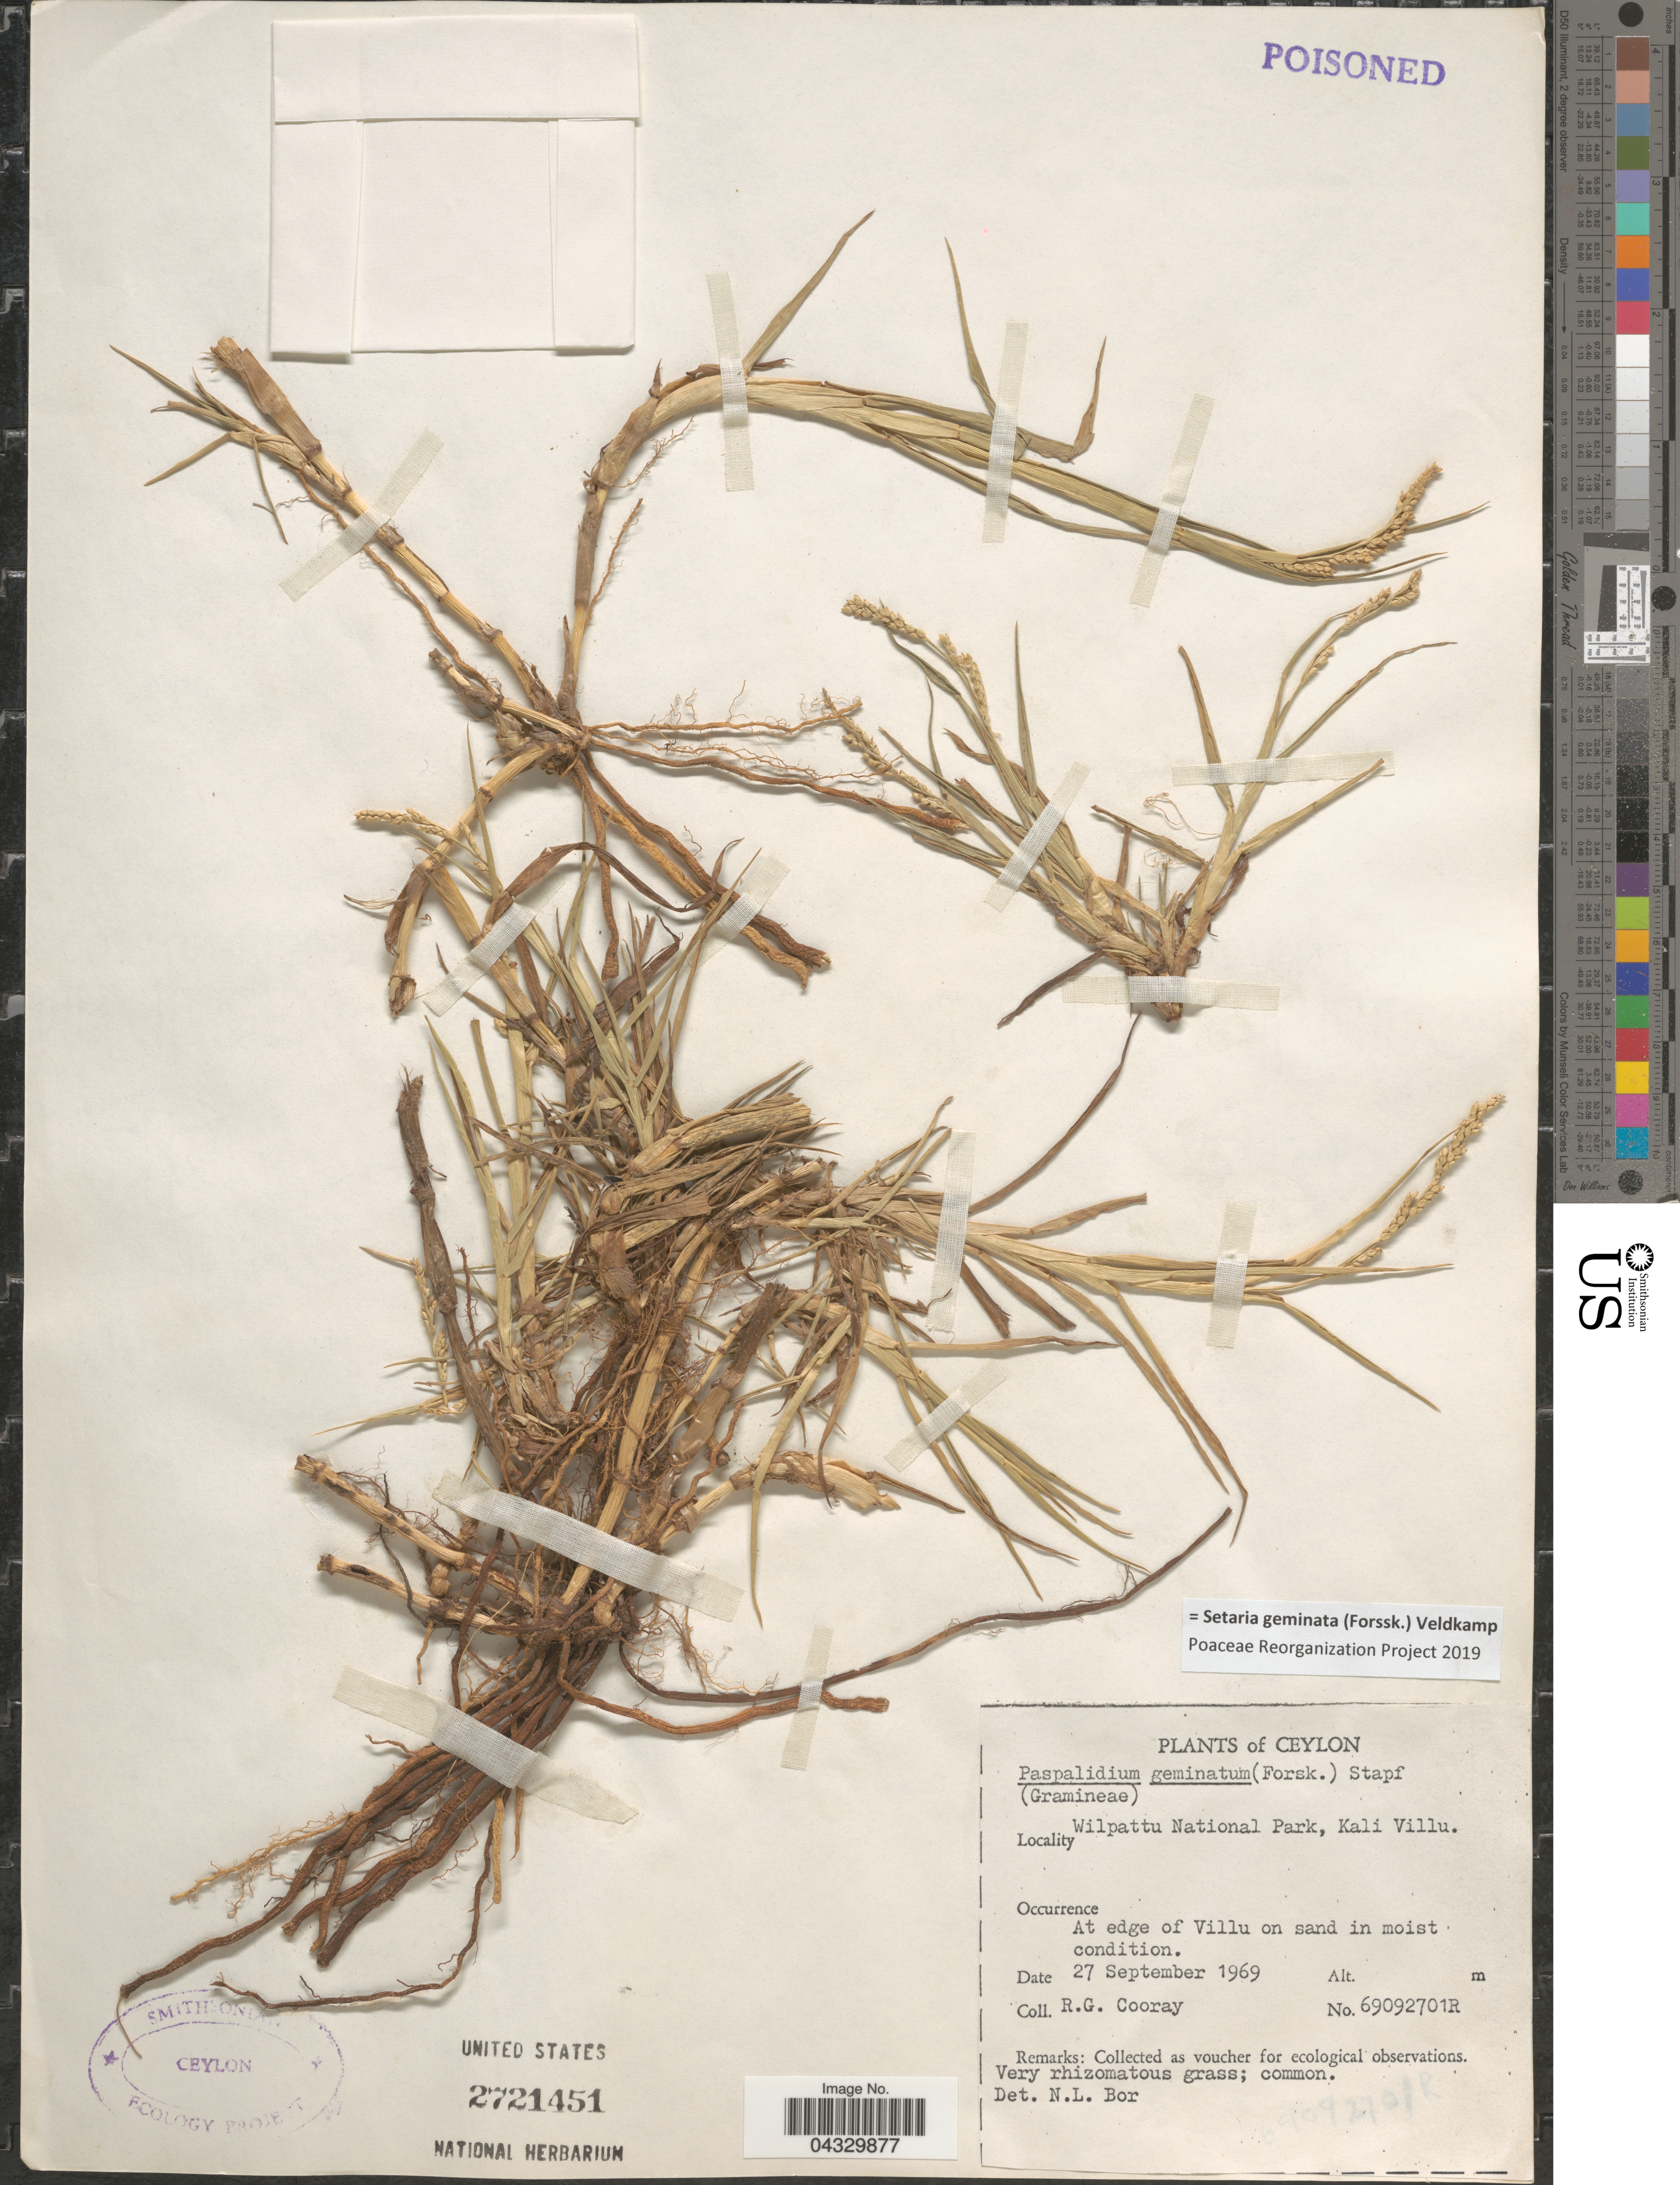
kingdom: Plantae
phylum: Tracheophyta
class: Liliopsida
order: Poales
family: Poaceae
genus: Setaria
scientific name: Setaria geminata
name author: (Forssk.) Veldkamp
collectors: R. Cooray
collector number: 69092701R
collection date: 1969-09-27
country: Sri Lanka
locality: Ceylon. Wilpattu National Park, Kali Villu. At edge of Villu on sand in moist condition.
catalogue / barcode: US 2721451